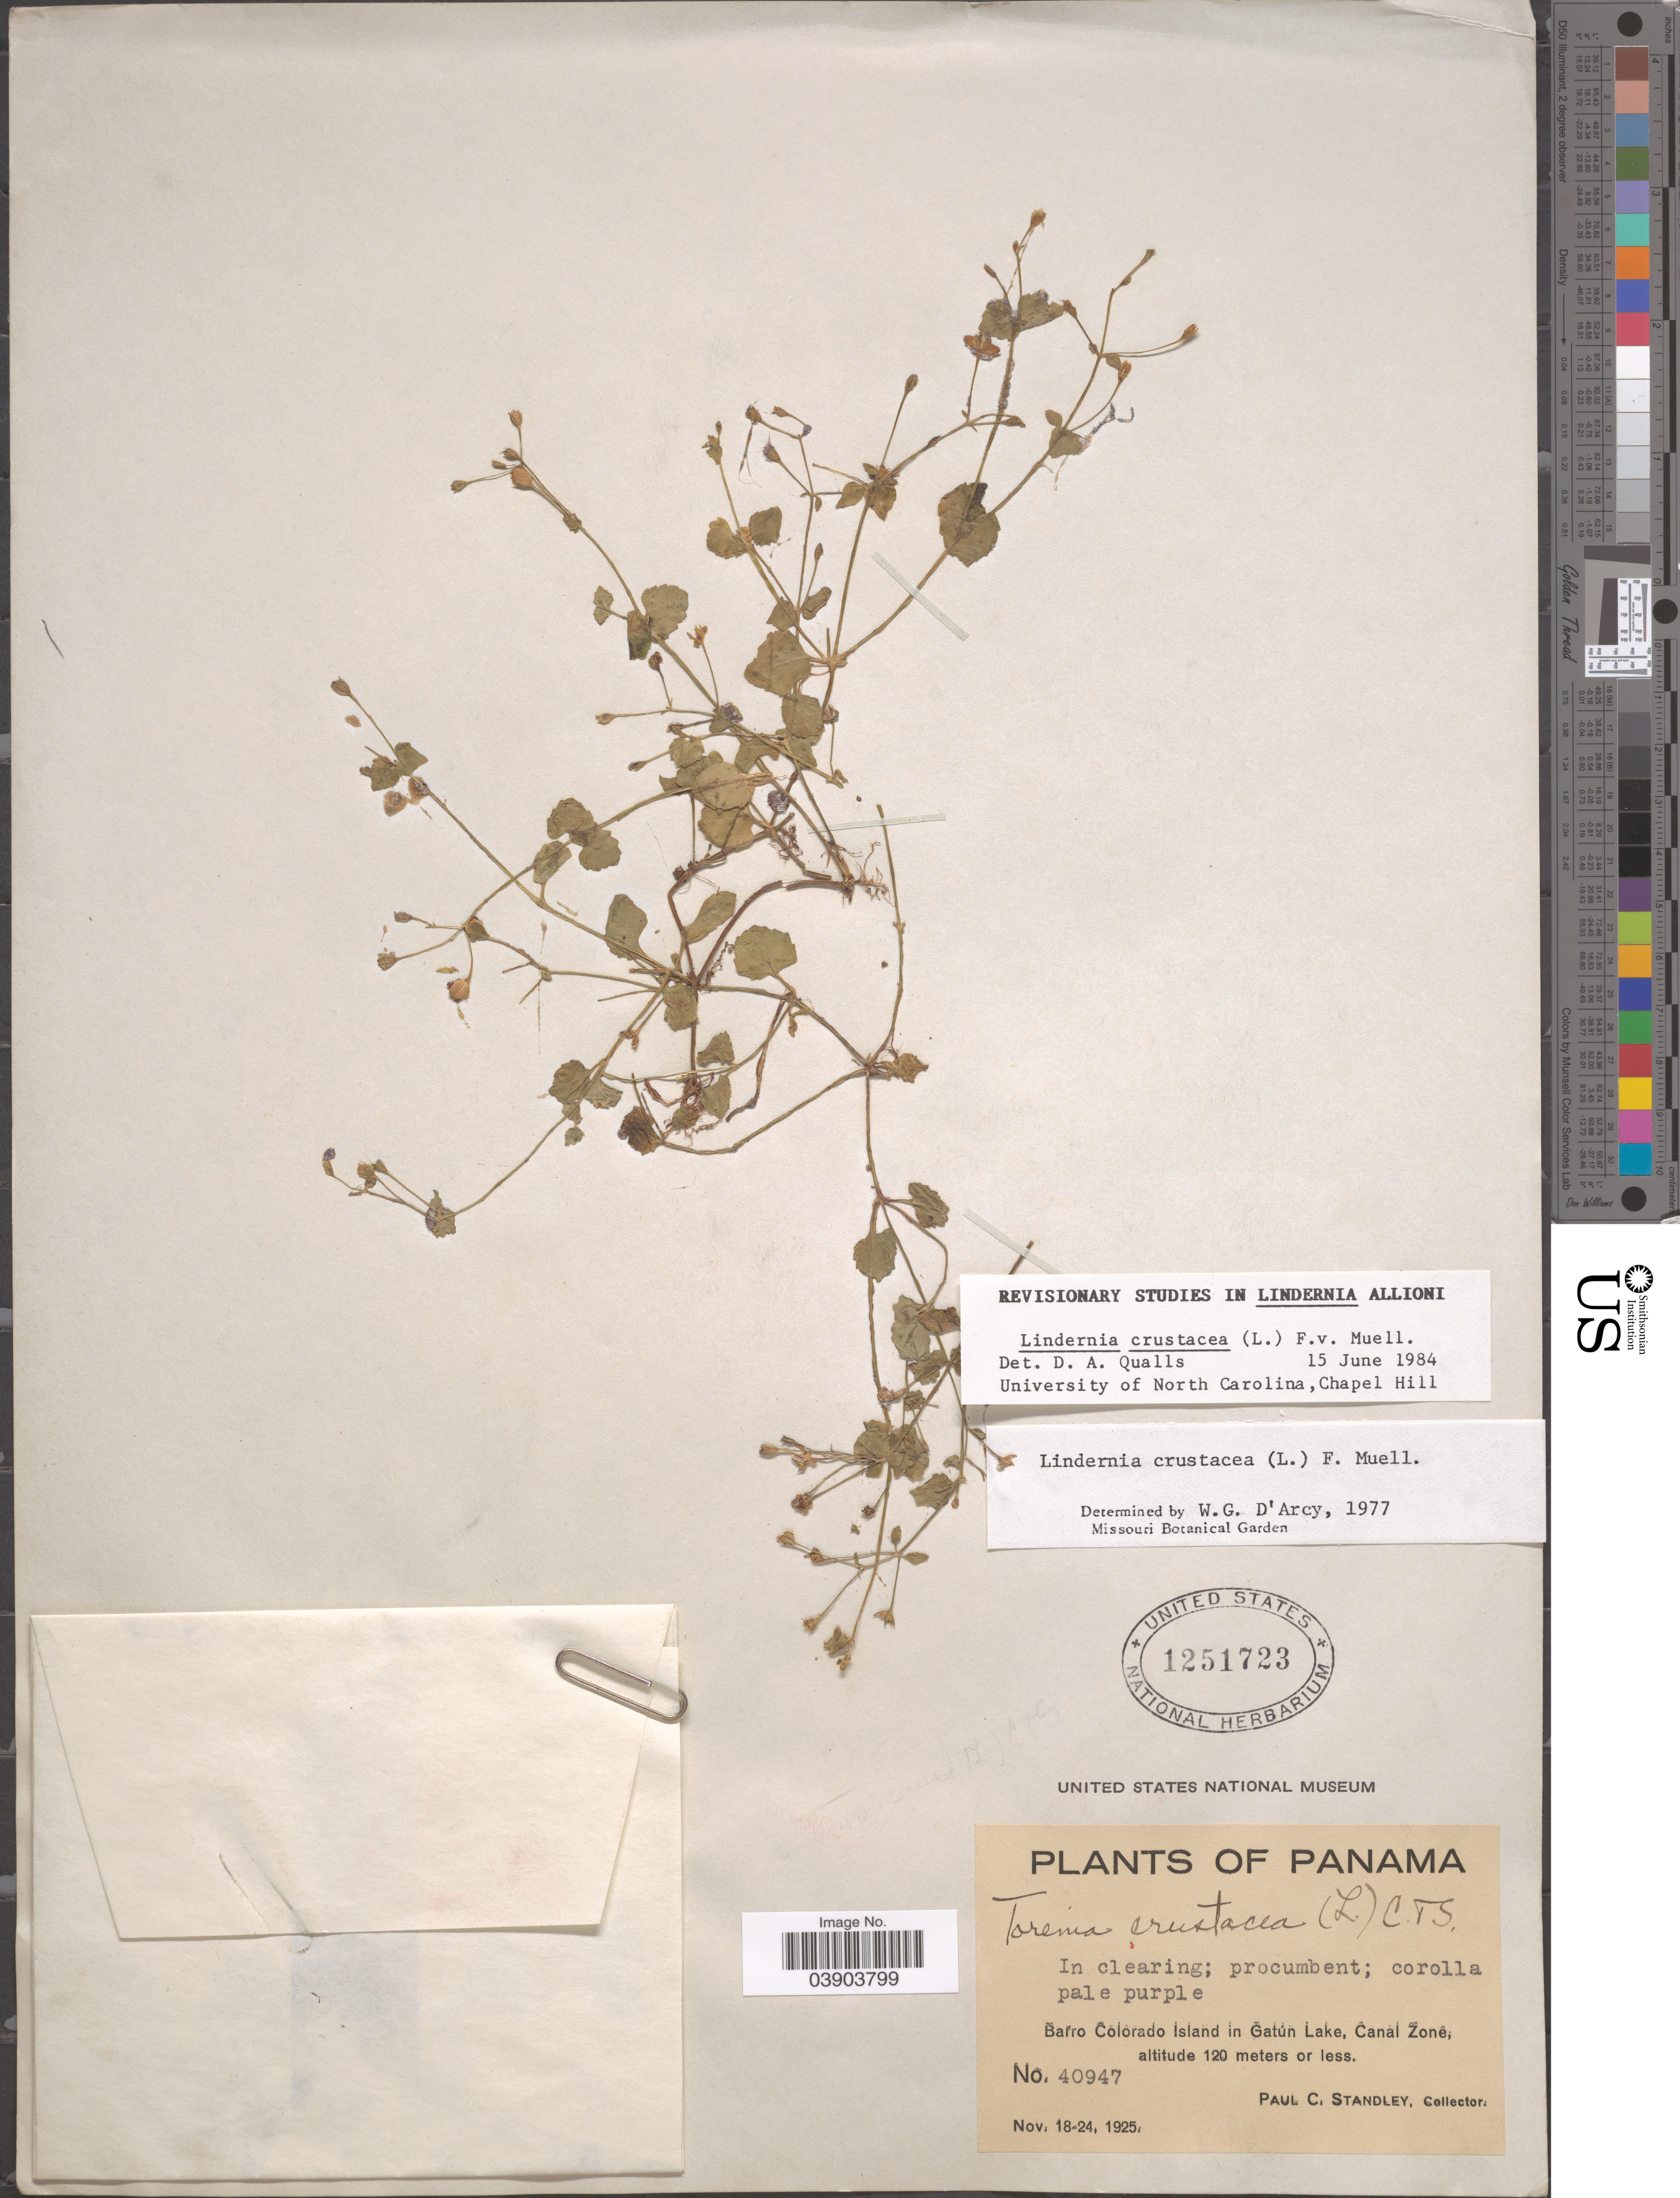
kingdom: Plantae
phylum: Tracheophyta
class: Magnoliopsida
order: Lamiales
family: Linderniaceae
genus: Lindernia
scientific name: Lindernia crustacea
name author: (L.) F. Muell.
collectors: P. C. Standley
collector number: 40947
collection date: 1925-11-18/1925-11-24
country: Panama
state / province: Panamá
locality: Barro Colorado Island in Gatún Lake, Canal Zone.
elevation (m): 120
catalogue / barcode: US 1251723